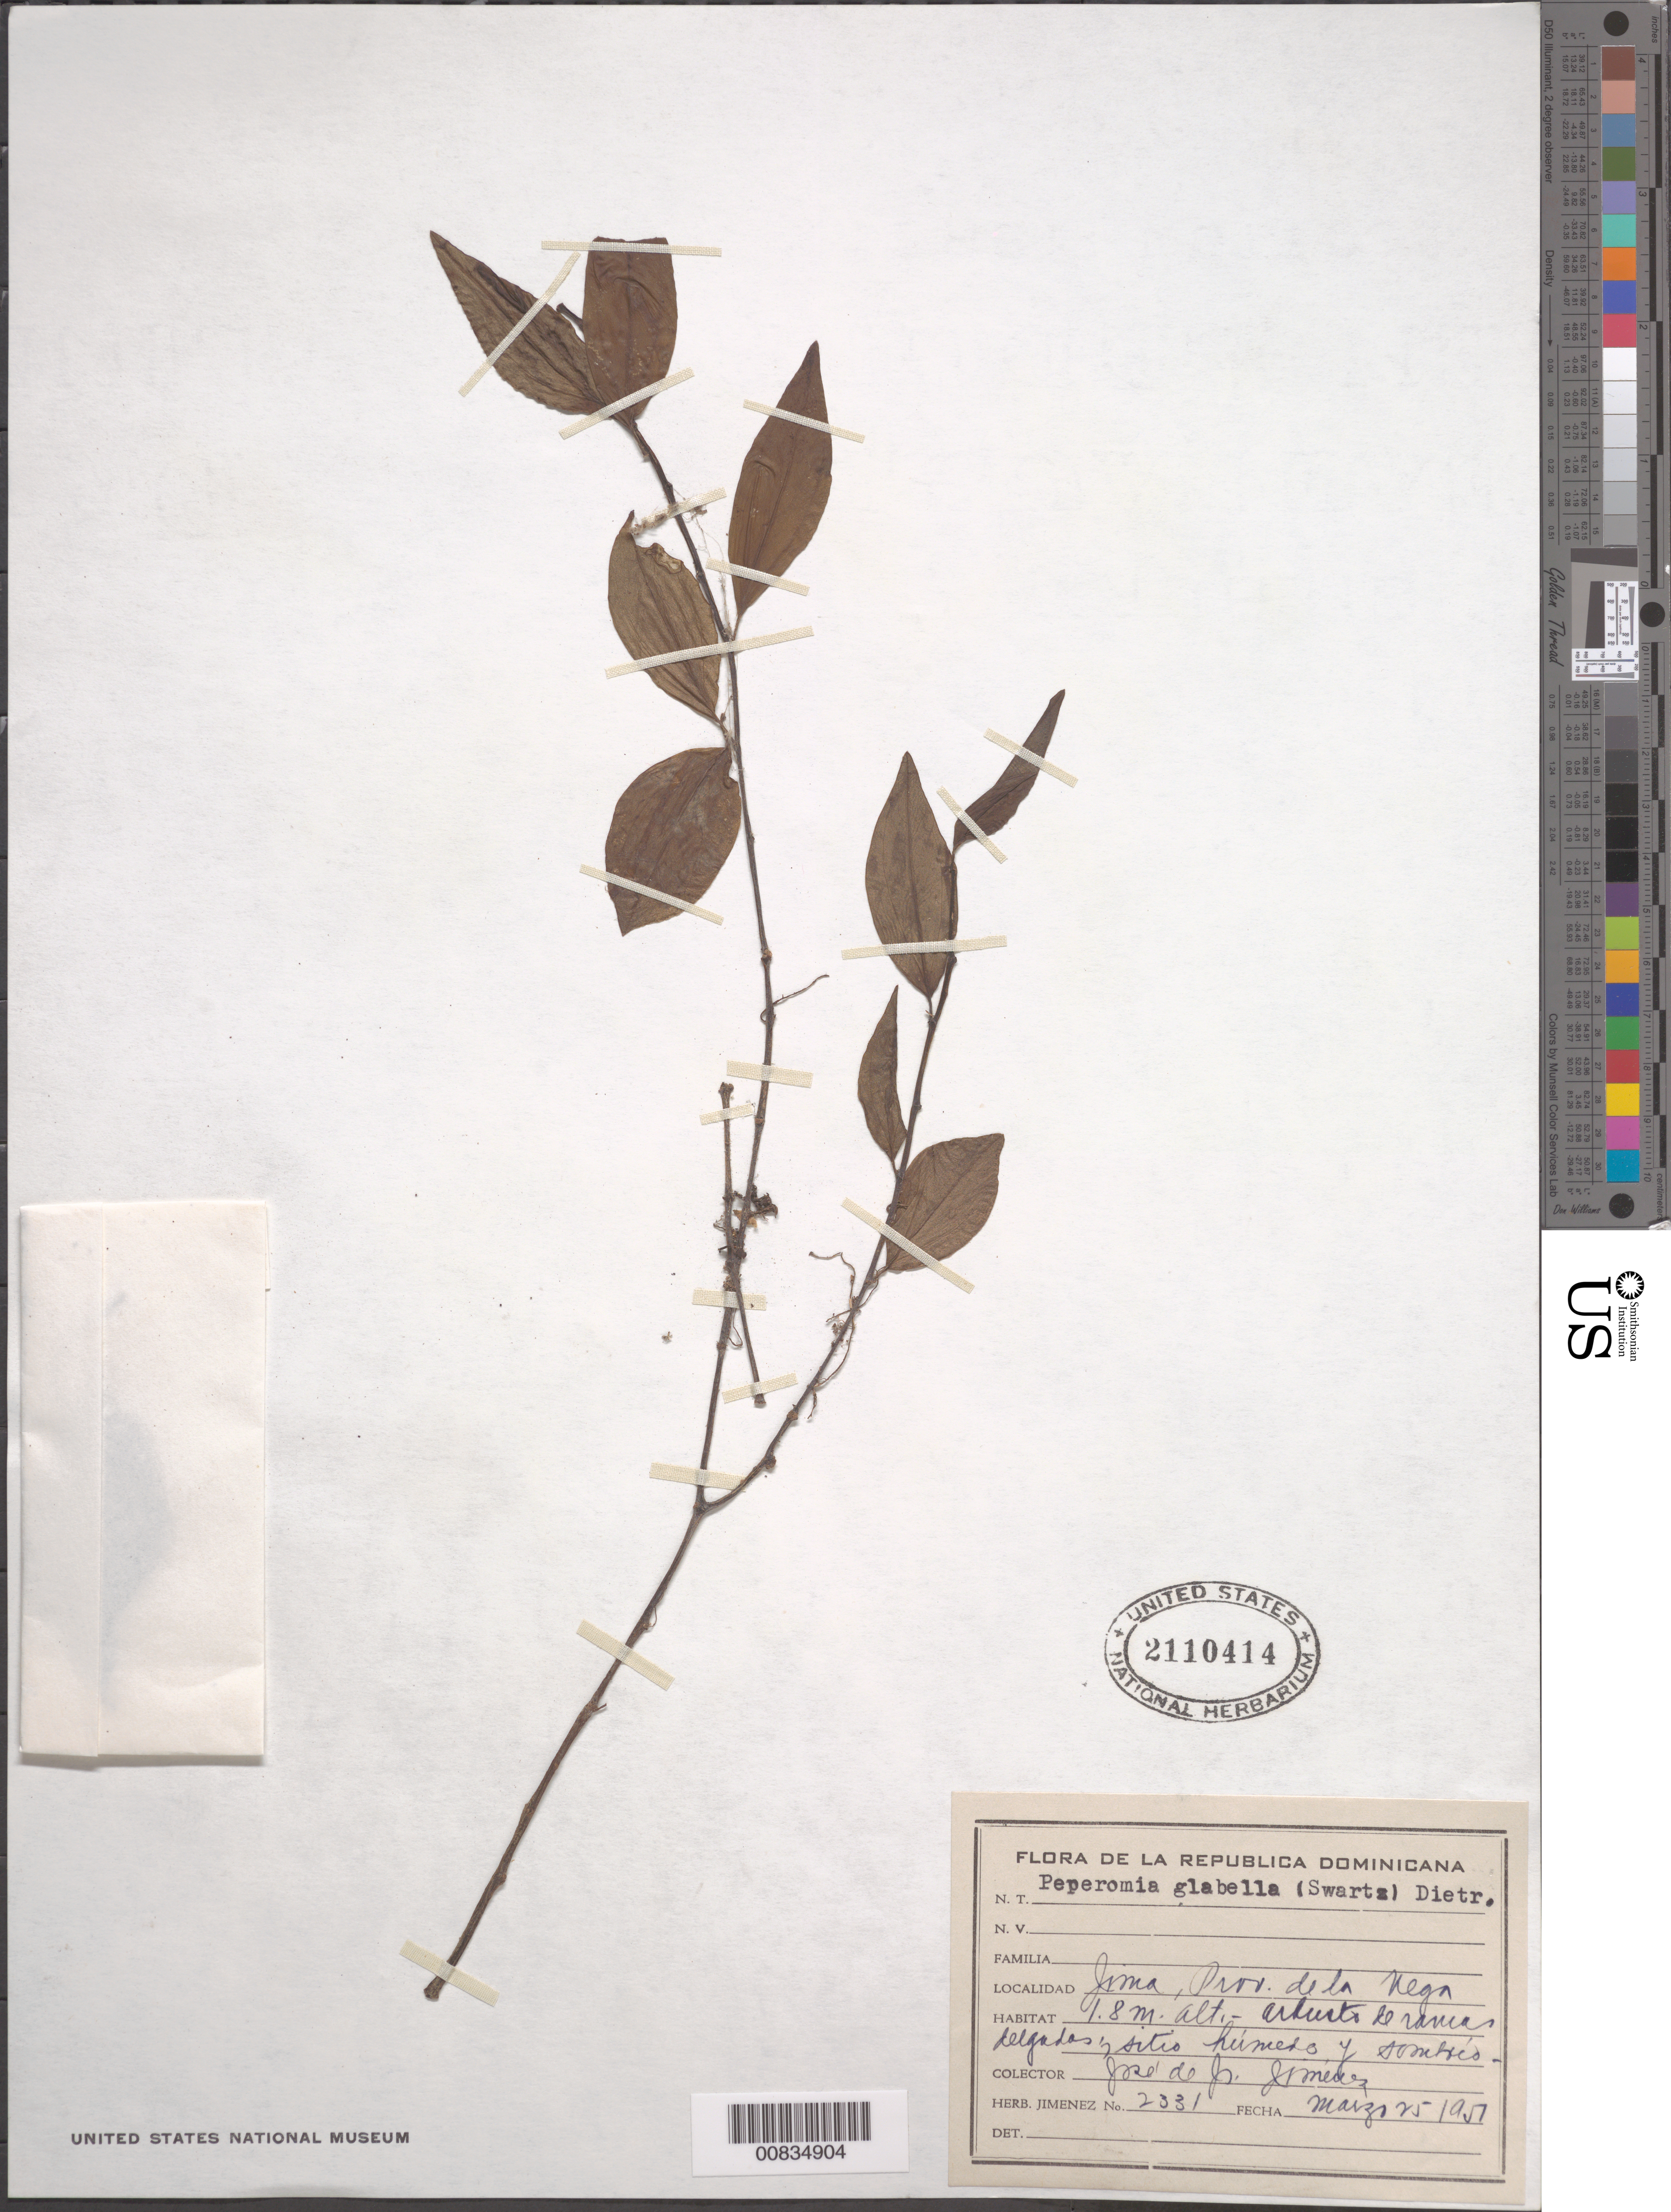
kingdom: Plantae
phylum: Tracheophyta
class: Magnoliopsida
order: Piperales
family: Piperaceae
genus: Peperomia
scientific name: Peperomia glabella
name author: (Sw.) A. Dietr.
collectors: J. J. Jiménez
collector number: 2331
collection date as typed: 25 Mar 1951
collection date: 1951-03-25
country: Dominican Republic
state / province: La Vega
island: Hispaniola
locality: Jima.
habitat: Sitio húmedo y sombrío.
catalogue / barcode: US 2110414